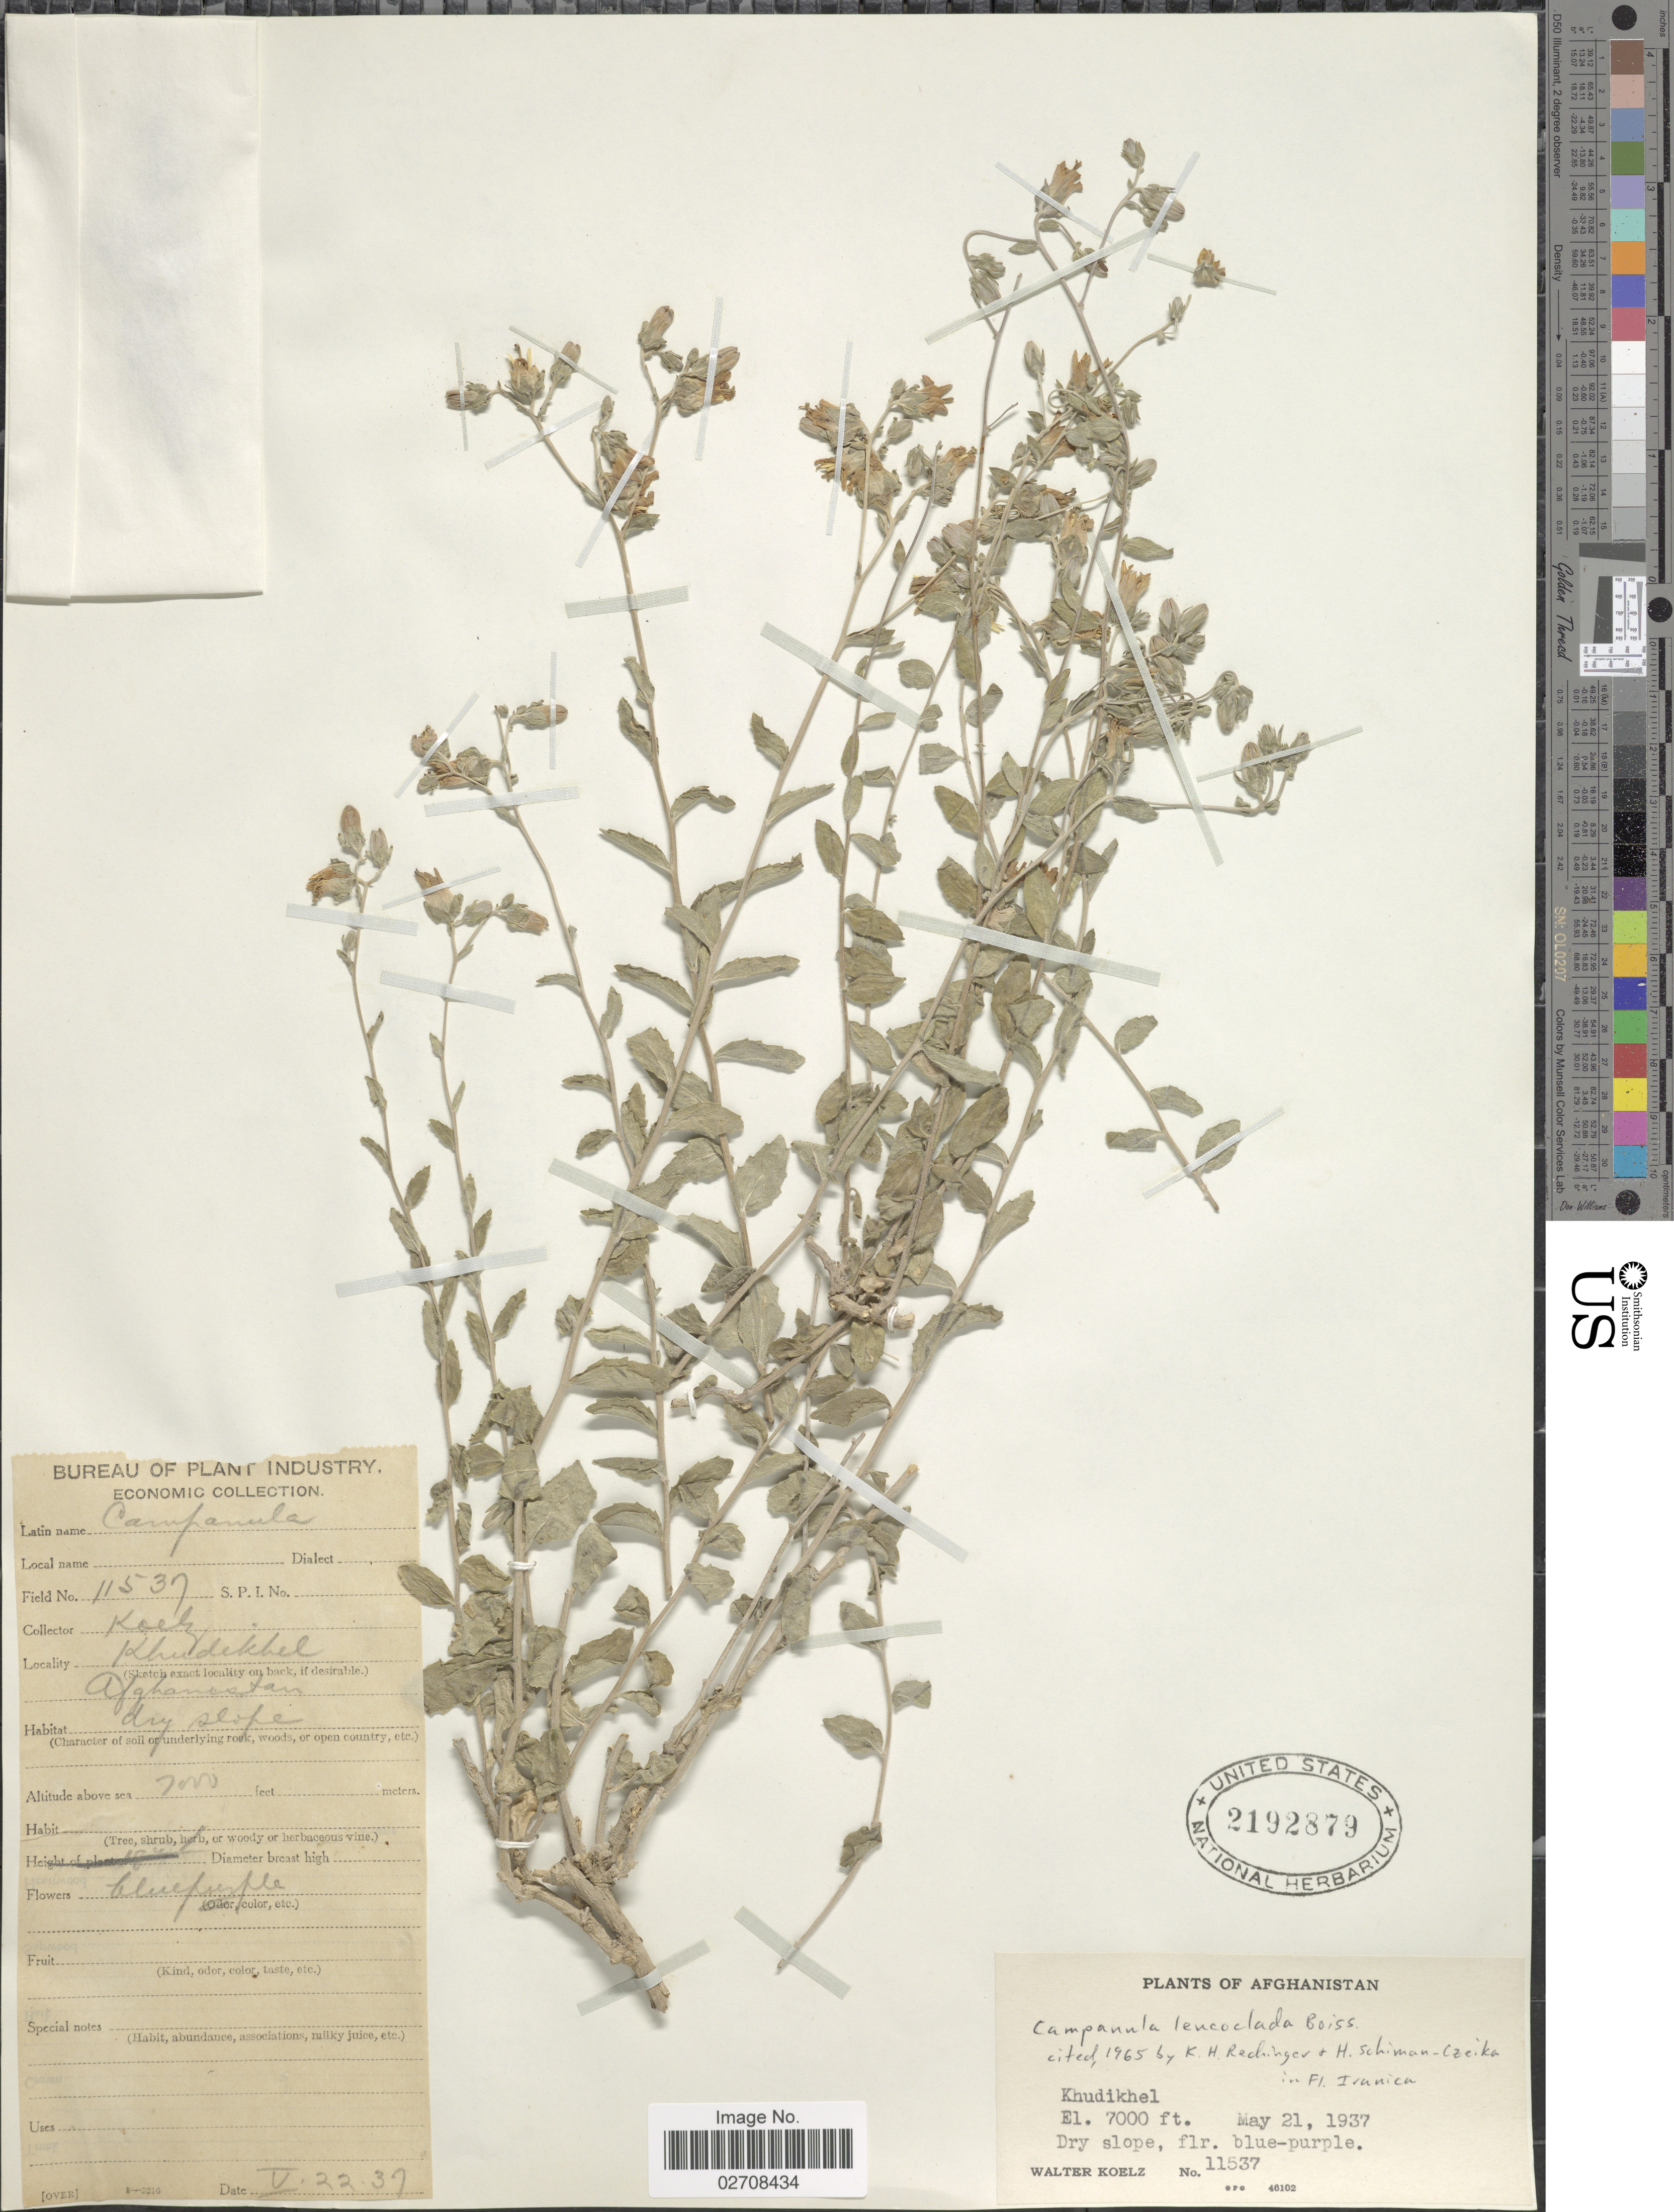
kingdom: Plantae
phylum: Tracheophyta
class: Magnoliopsida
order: Asterales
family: Campanulaceae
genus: Campanula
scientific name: Campanula leucoclada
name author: Boiss.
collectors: W. N. Koelz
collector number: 11537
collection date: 1937-05-21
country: Afghanistan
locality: Khudikhel.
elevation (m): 2134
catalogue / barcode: US 2192879